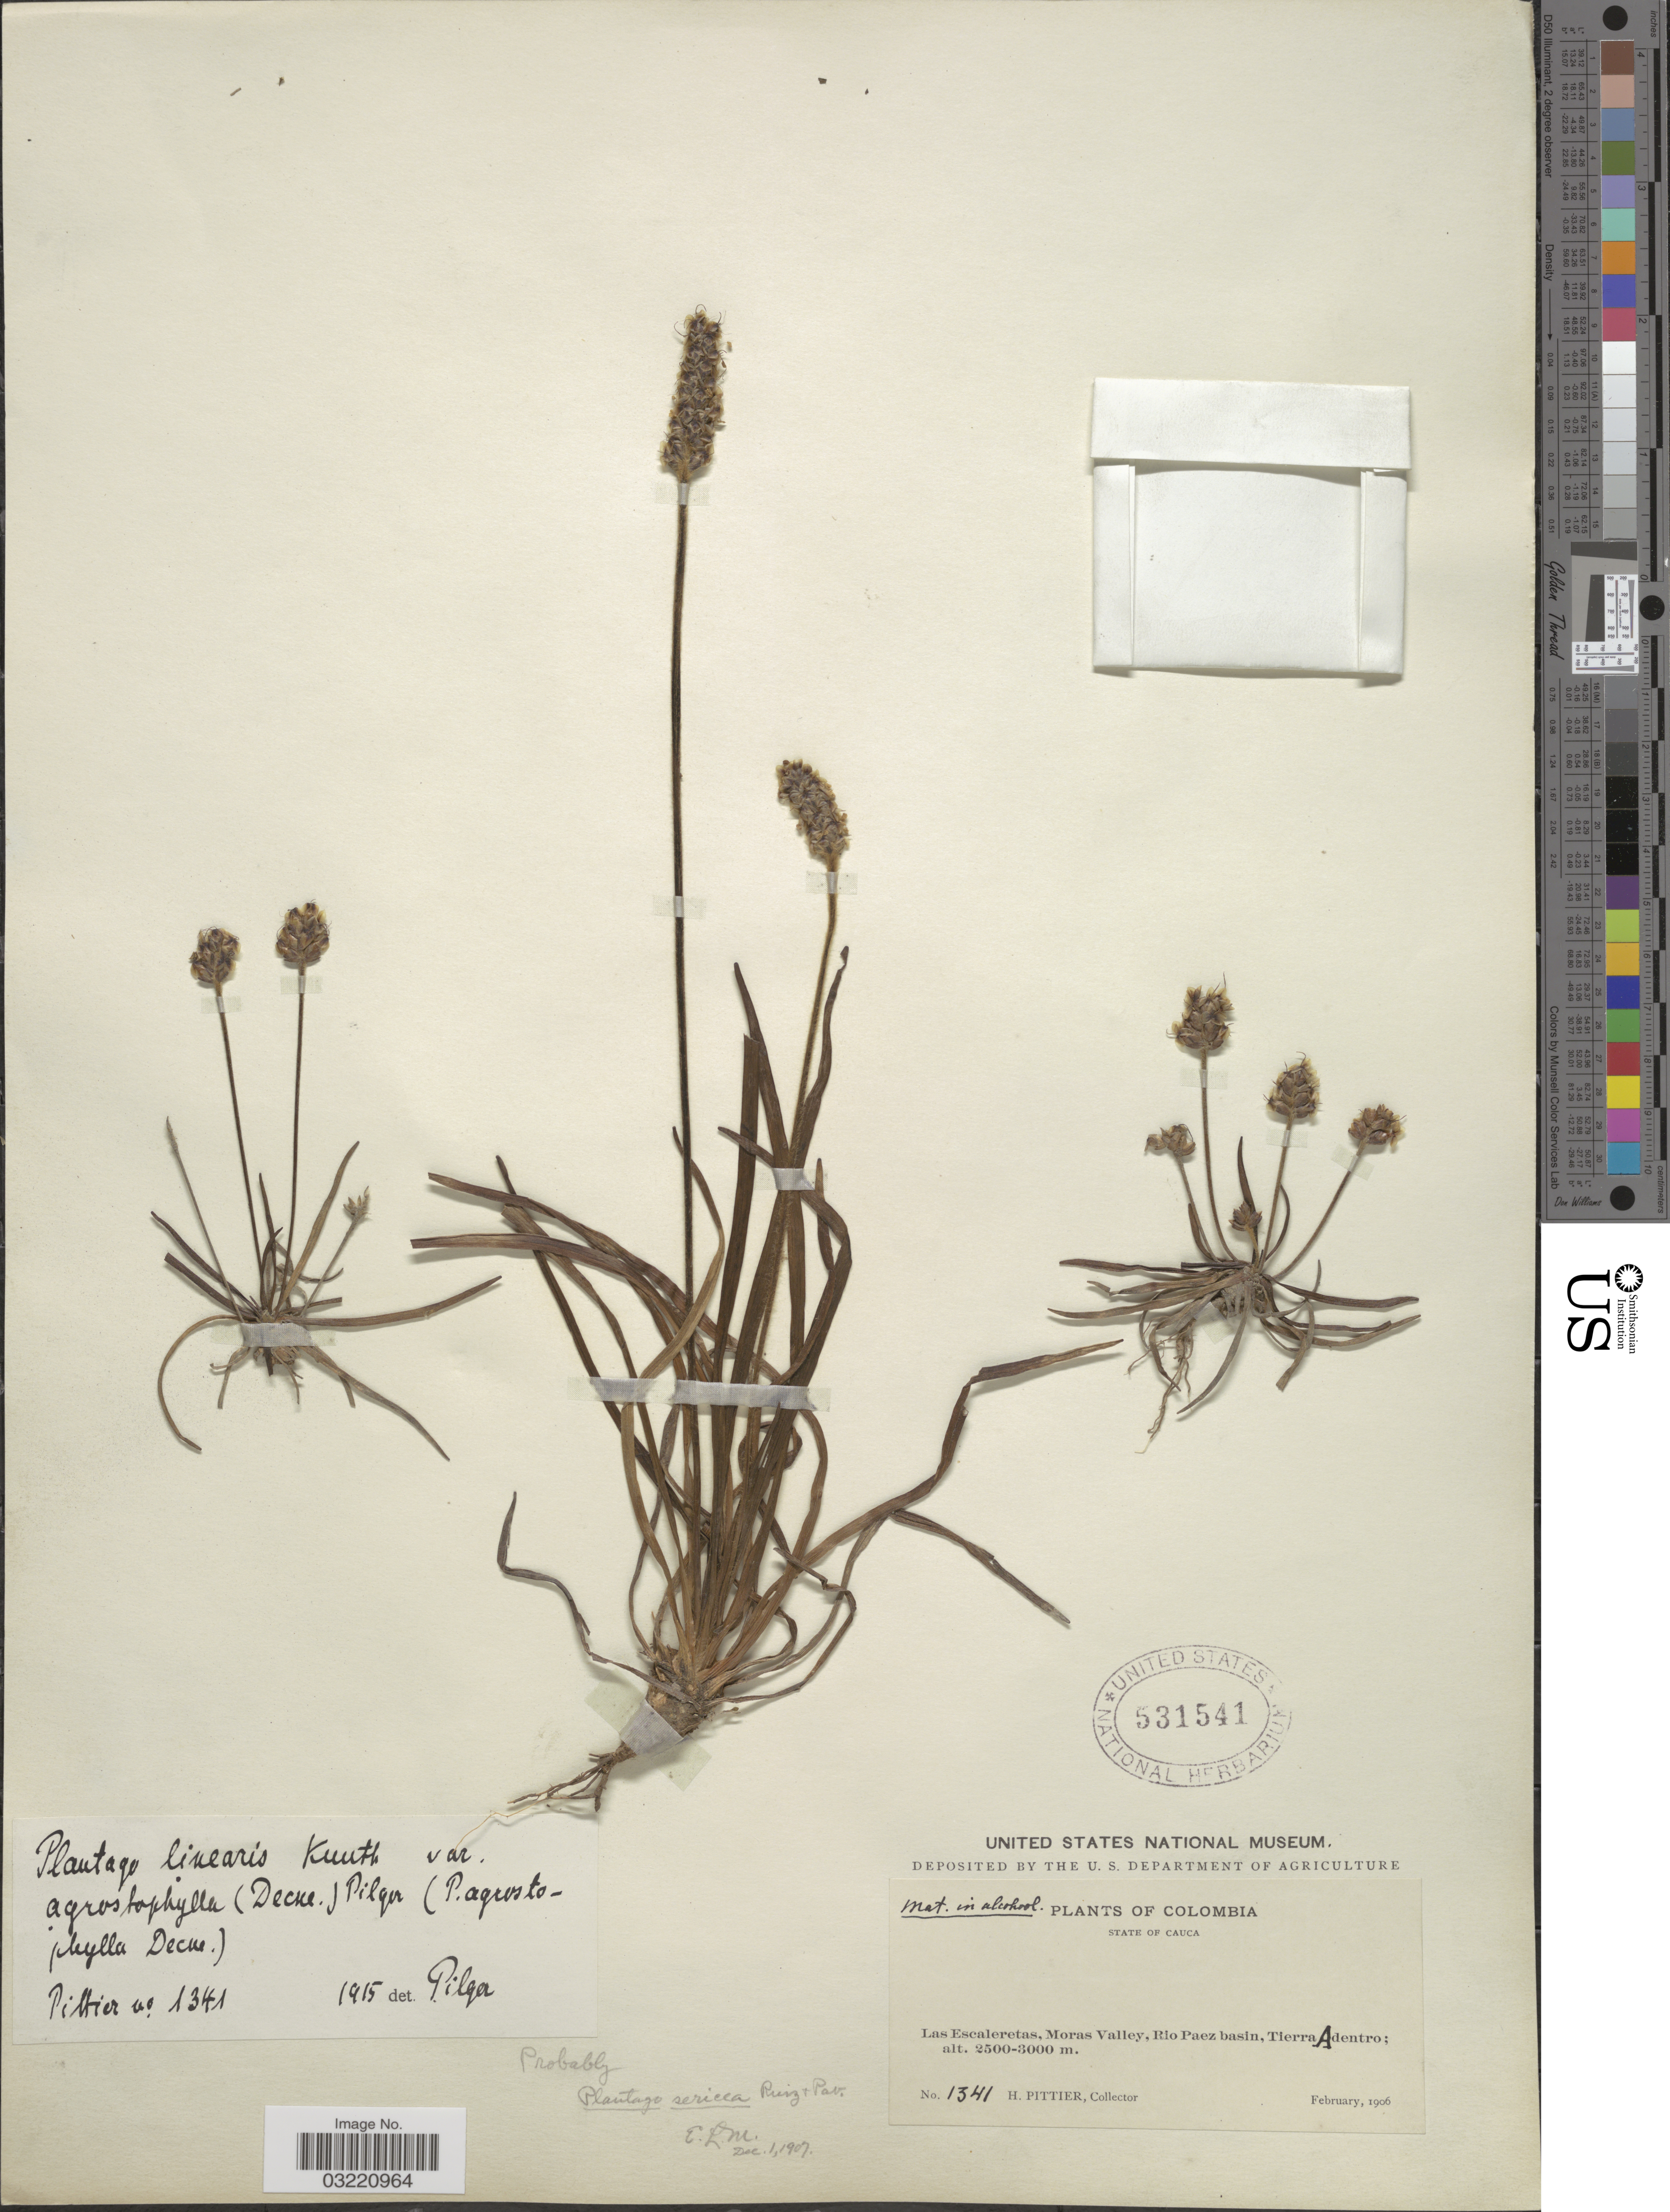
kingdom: Plantae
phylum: Tracheophyta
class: Magnoliopsida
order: Lamiales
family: Plantaginaceae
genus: Plantago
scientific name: Plantago linearis var. agrostophylla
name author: (Decne.) Pilg.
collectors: H. F. Pittier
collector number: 1341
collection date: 1906-02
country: Colombia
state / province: Cauca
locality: Las Escaleretas, Moras Valley, Rio Paez basin, Tierra Adentro.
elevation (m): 2500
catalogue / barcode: US 531541